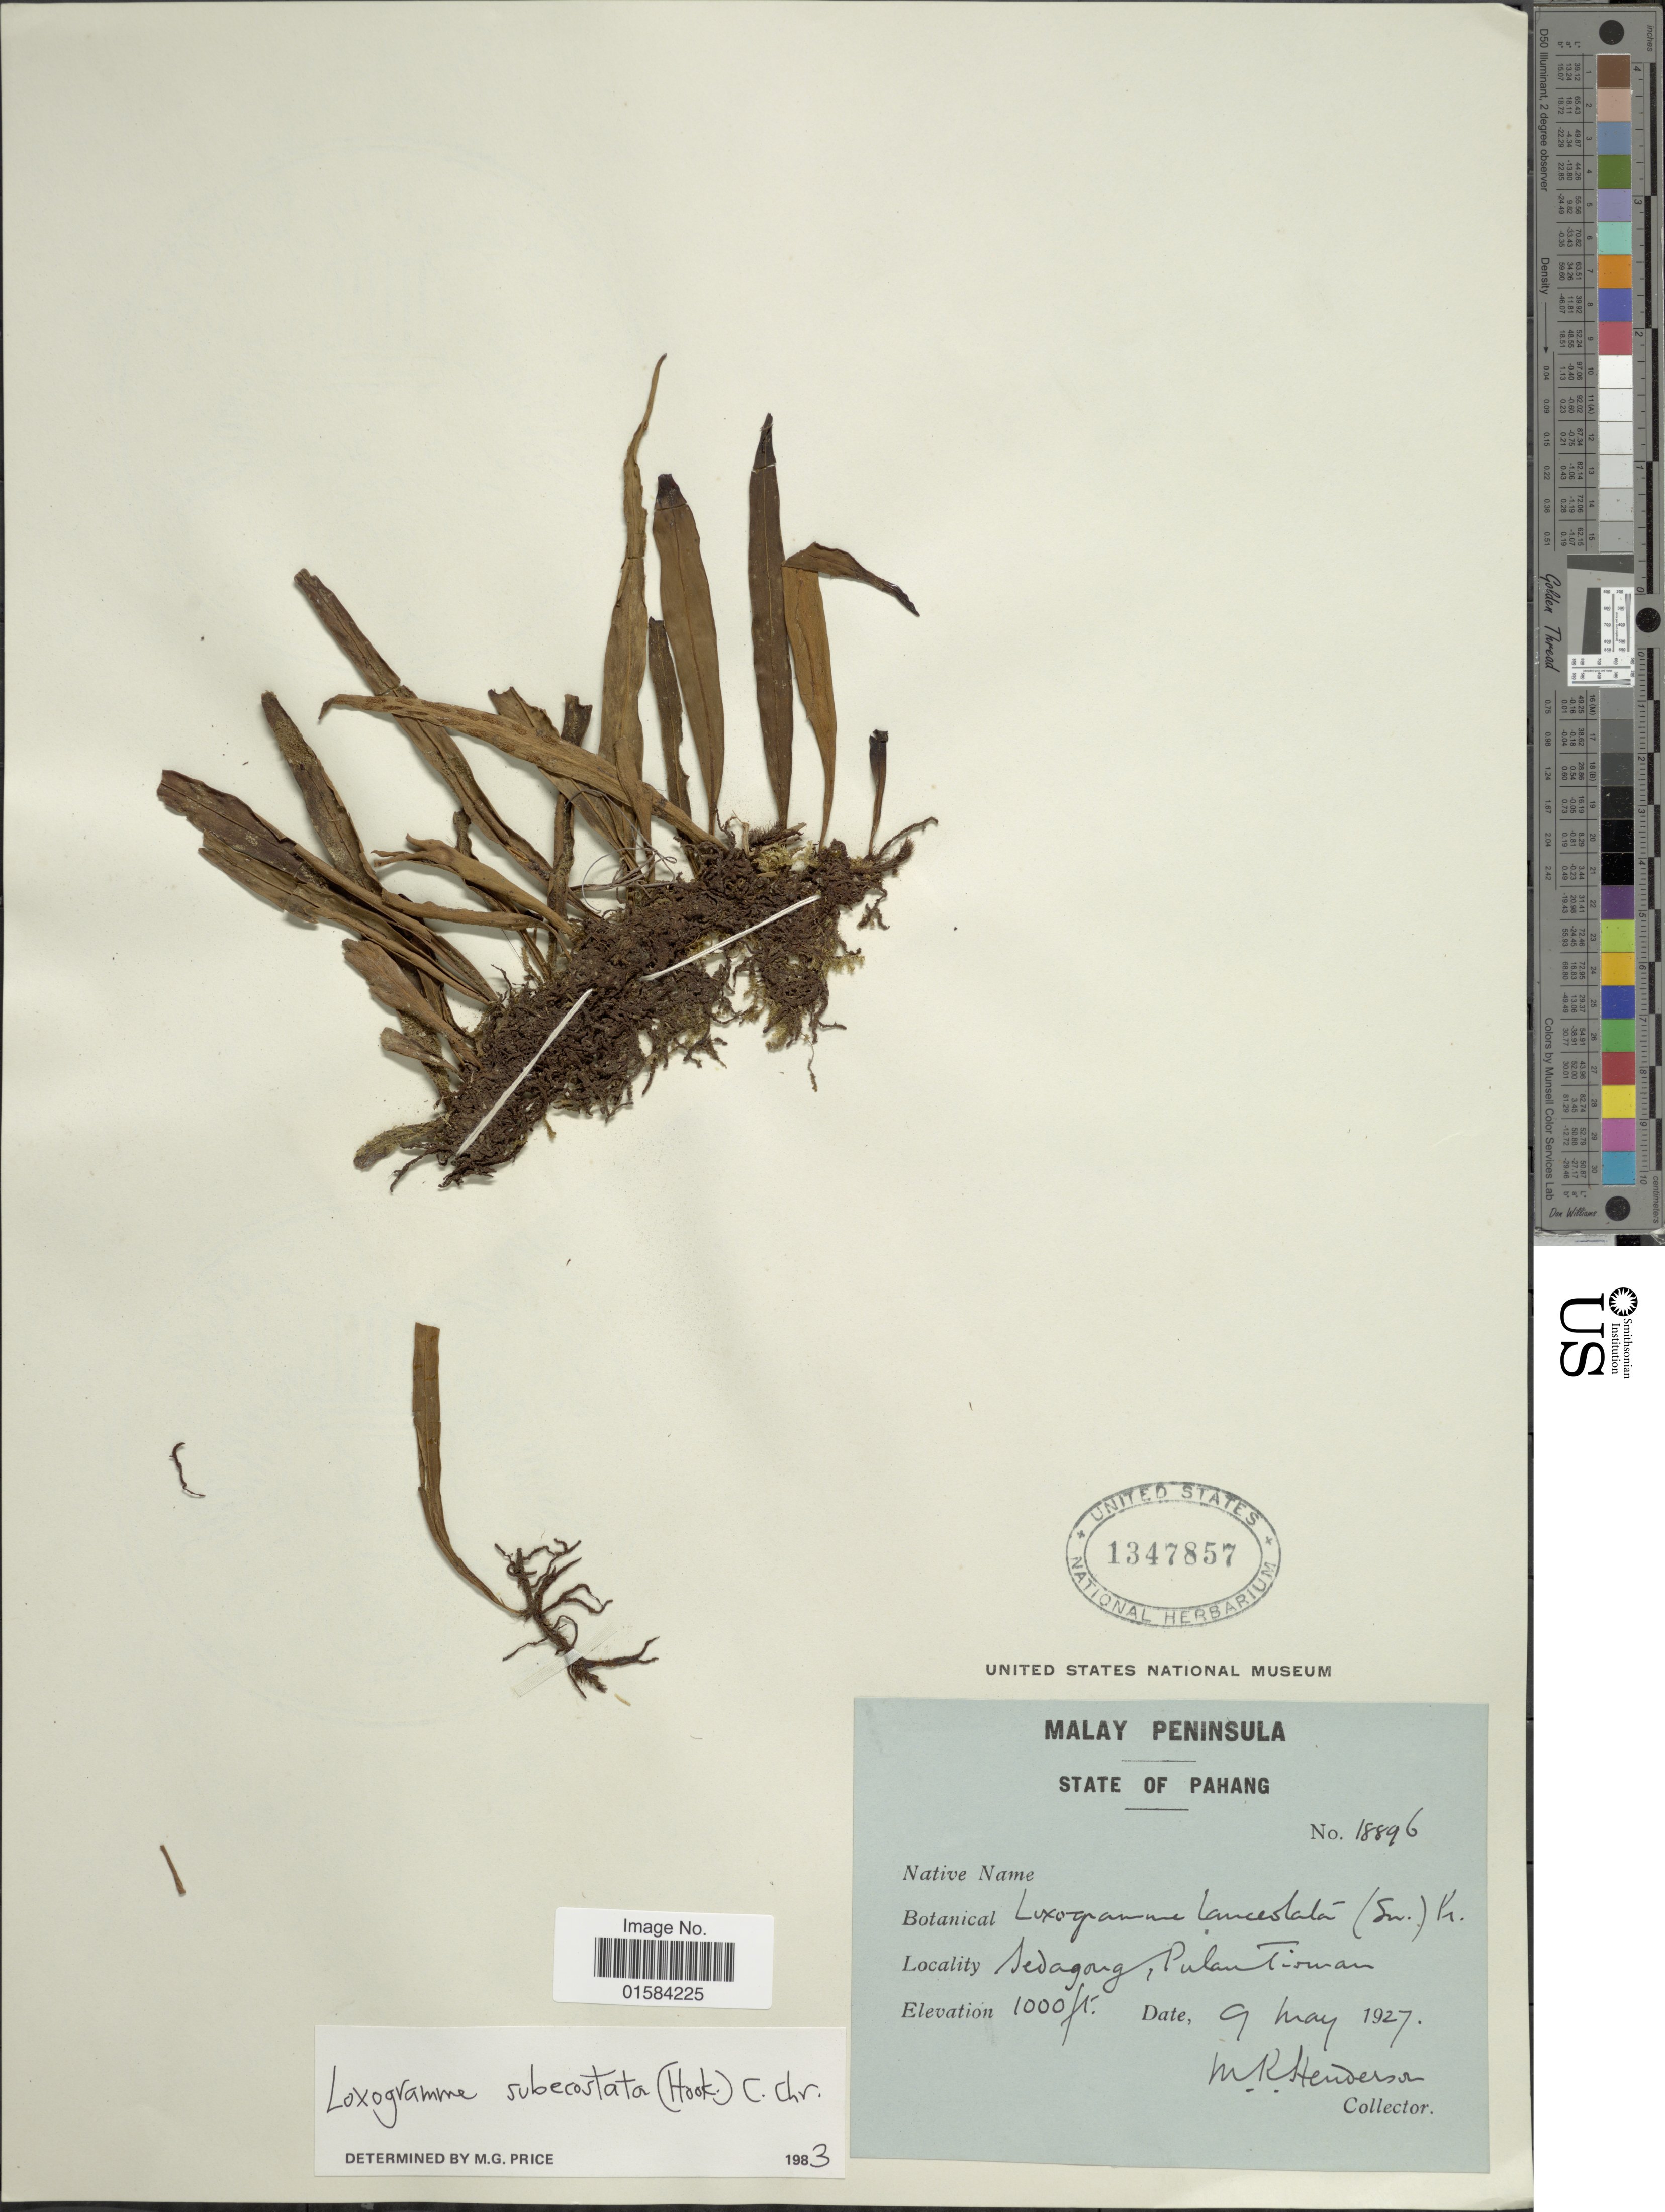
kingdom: Plantae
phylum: Tracheophyta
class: Polypodiopsida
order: Polypodiales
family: Polypodiaceae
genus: Loxogramme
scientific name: Loxogramme subecostata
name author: (Hook.) C. Chr.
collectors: M. Henderson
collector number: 18896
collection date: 1927-05-09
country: Malaysia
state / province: Pahang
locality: Malay Peninsula, State of Pahang, Sedagong, Pulantioman [interpreted]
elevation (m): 305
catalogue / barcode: US 1347857